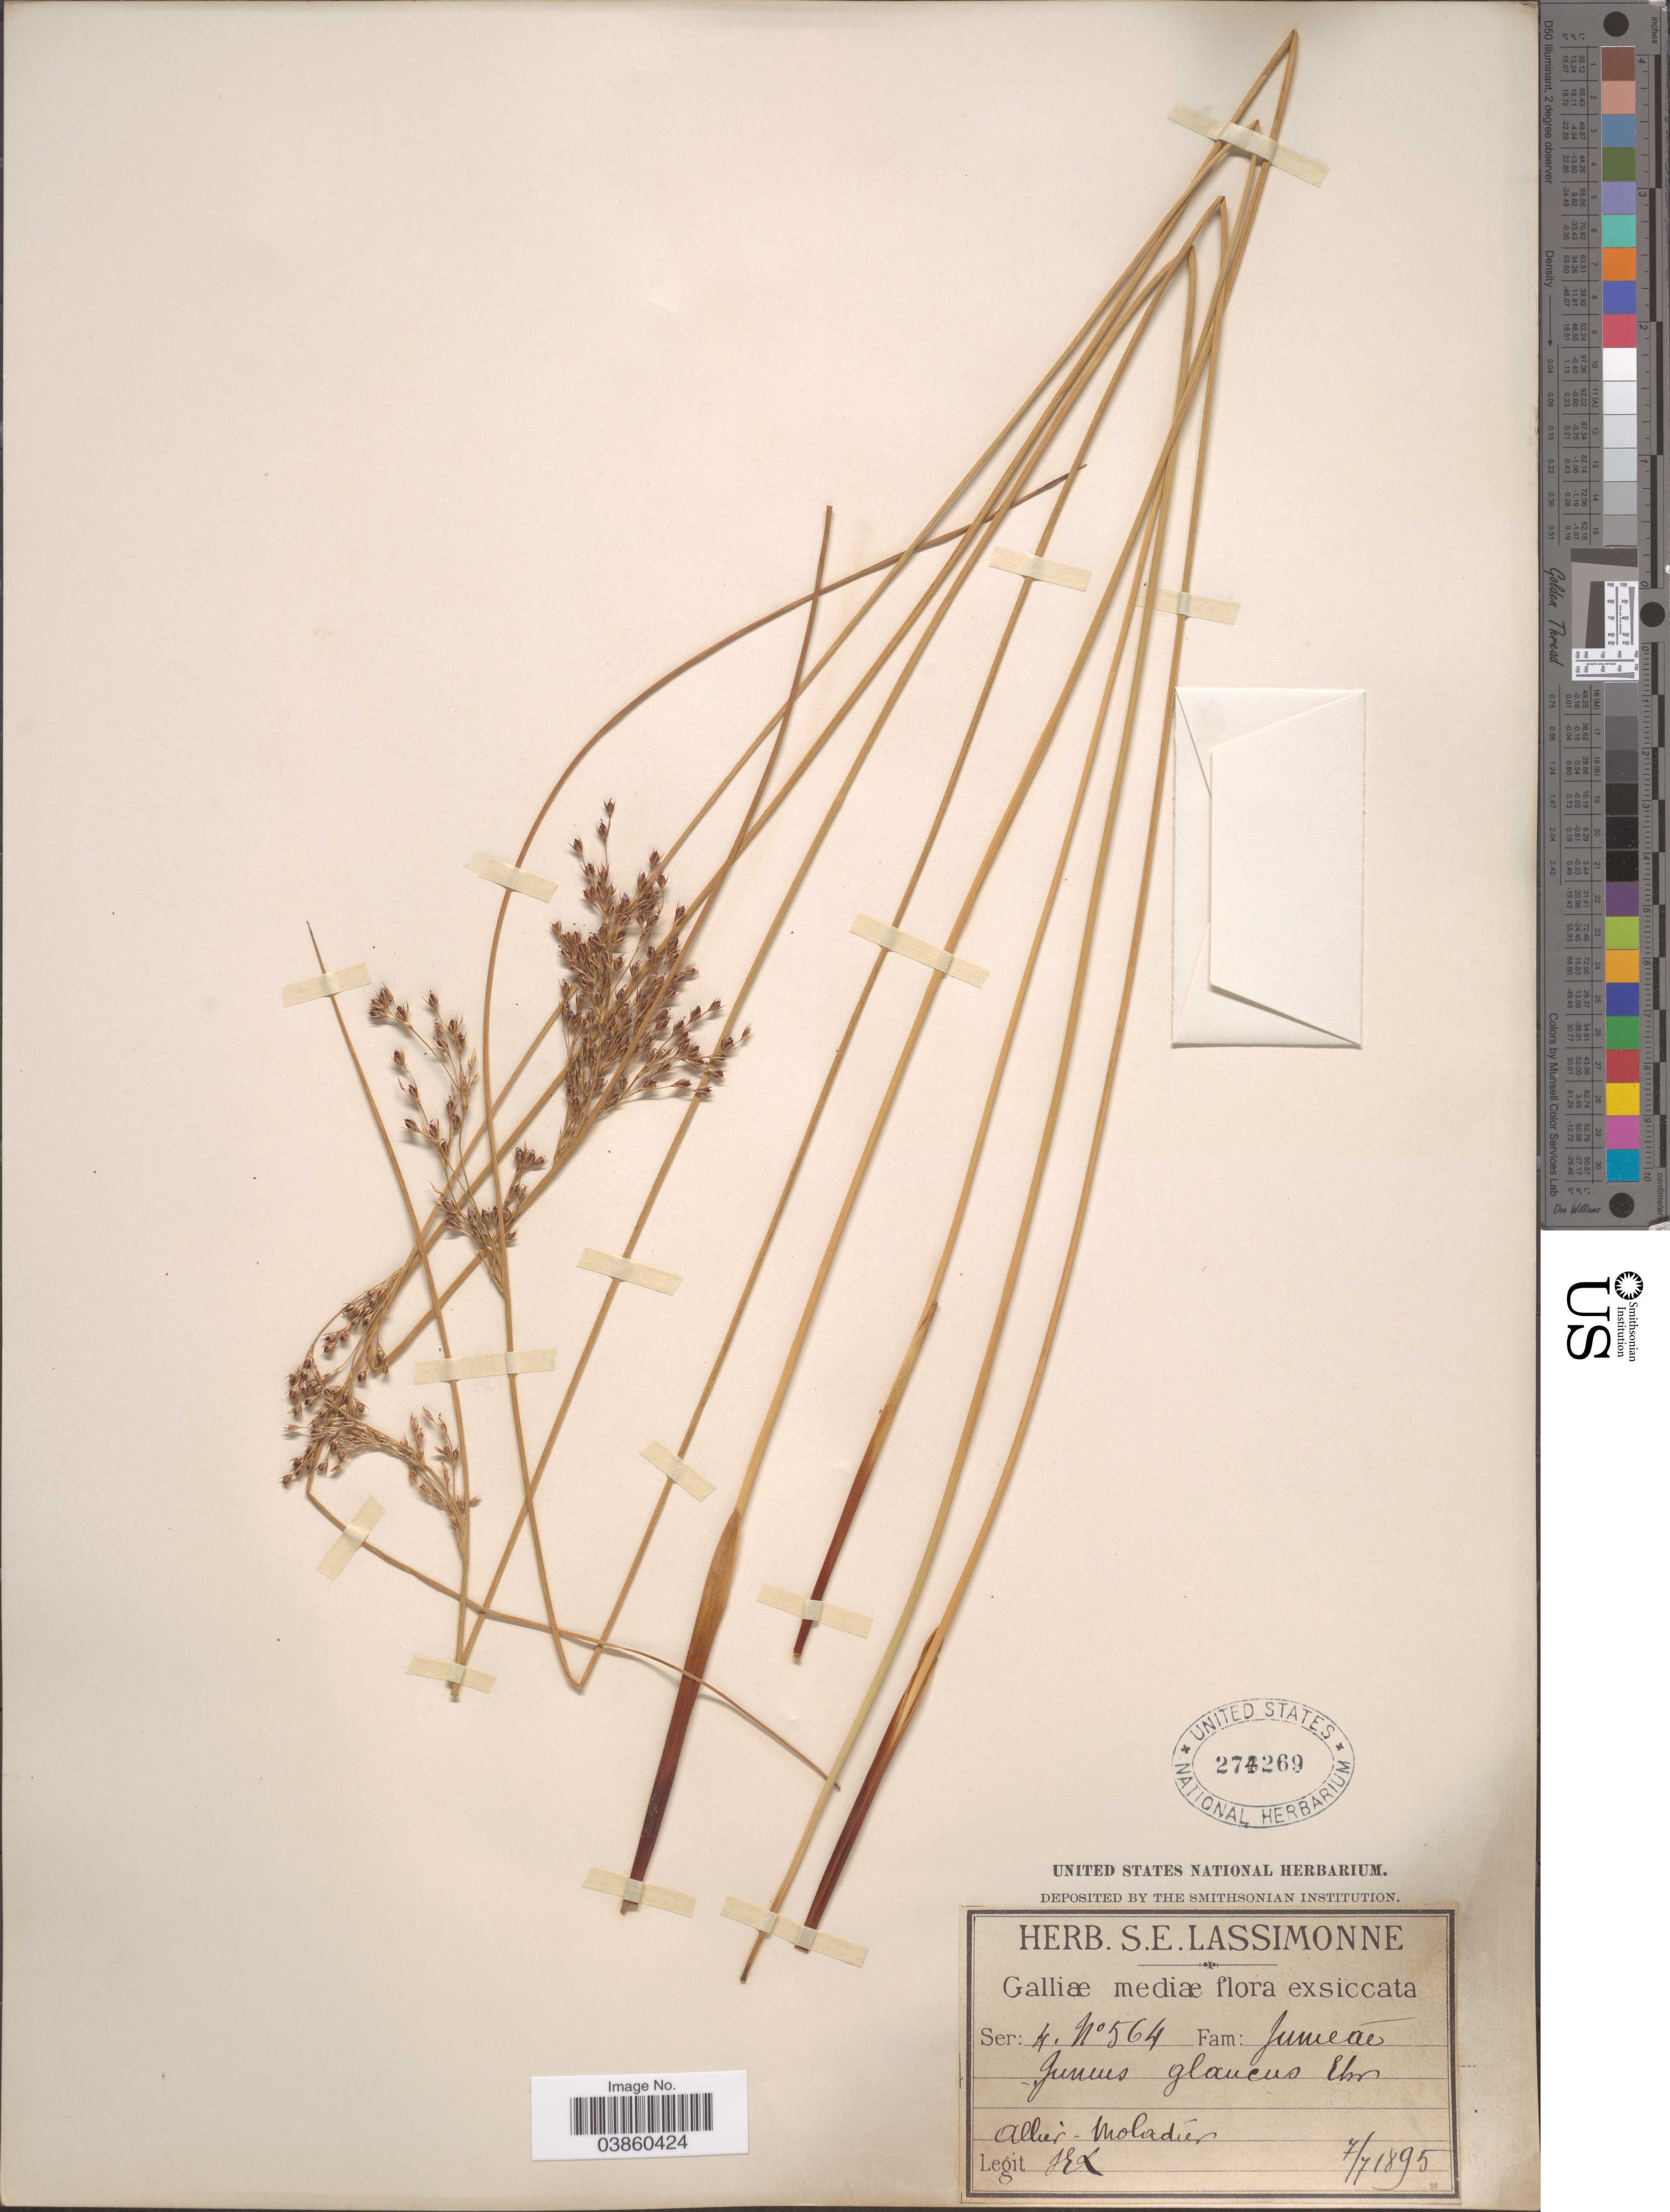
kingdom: Plantae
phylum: Tracheophyta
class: Liliopsida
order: Poales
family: Juncaceae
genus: Juncus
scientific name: Juncus glaucus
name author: Ehrh.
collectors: S. Lassimonne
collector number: Ser4. 564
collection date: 1895-07-07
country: France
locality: Galliæ mediæ. Allier Moladier.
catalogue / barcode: US 274269